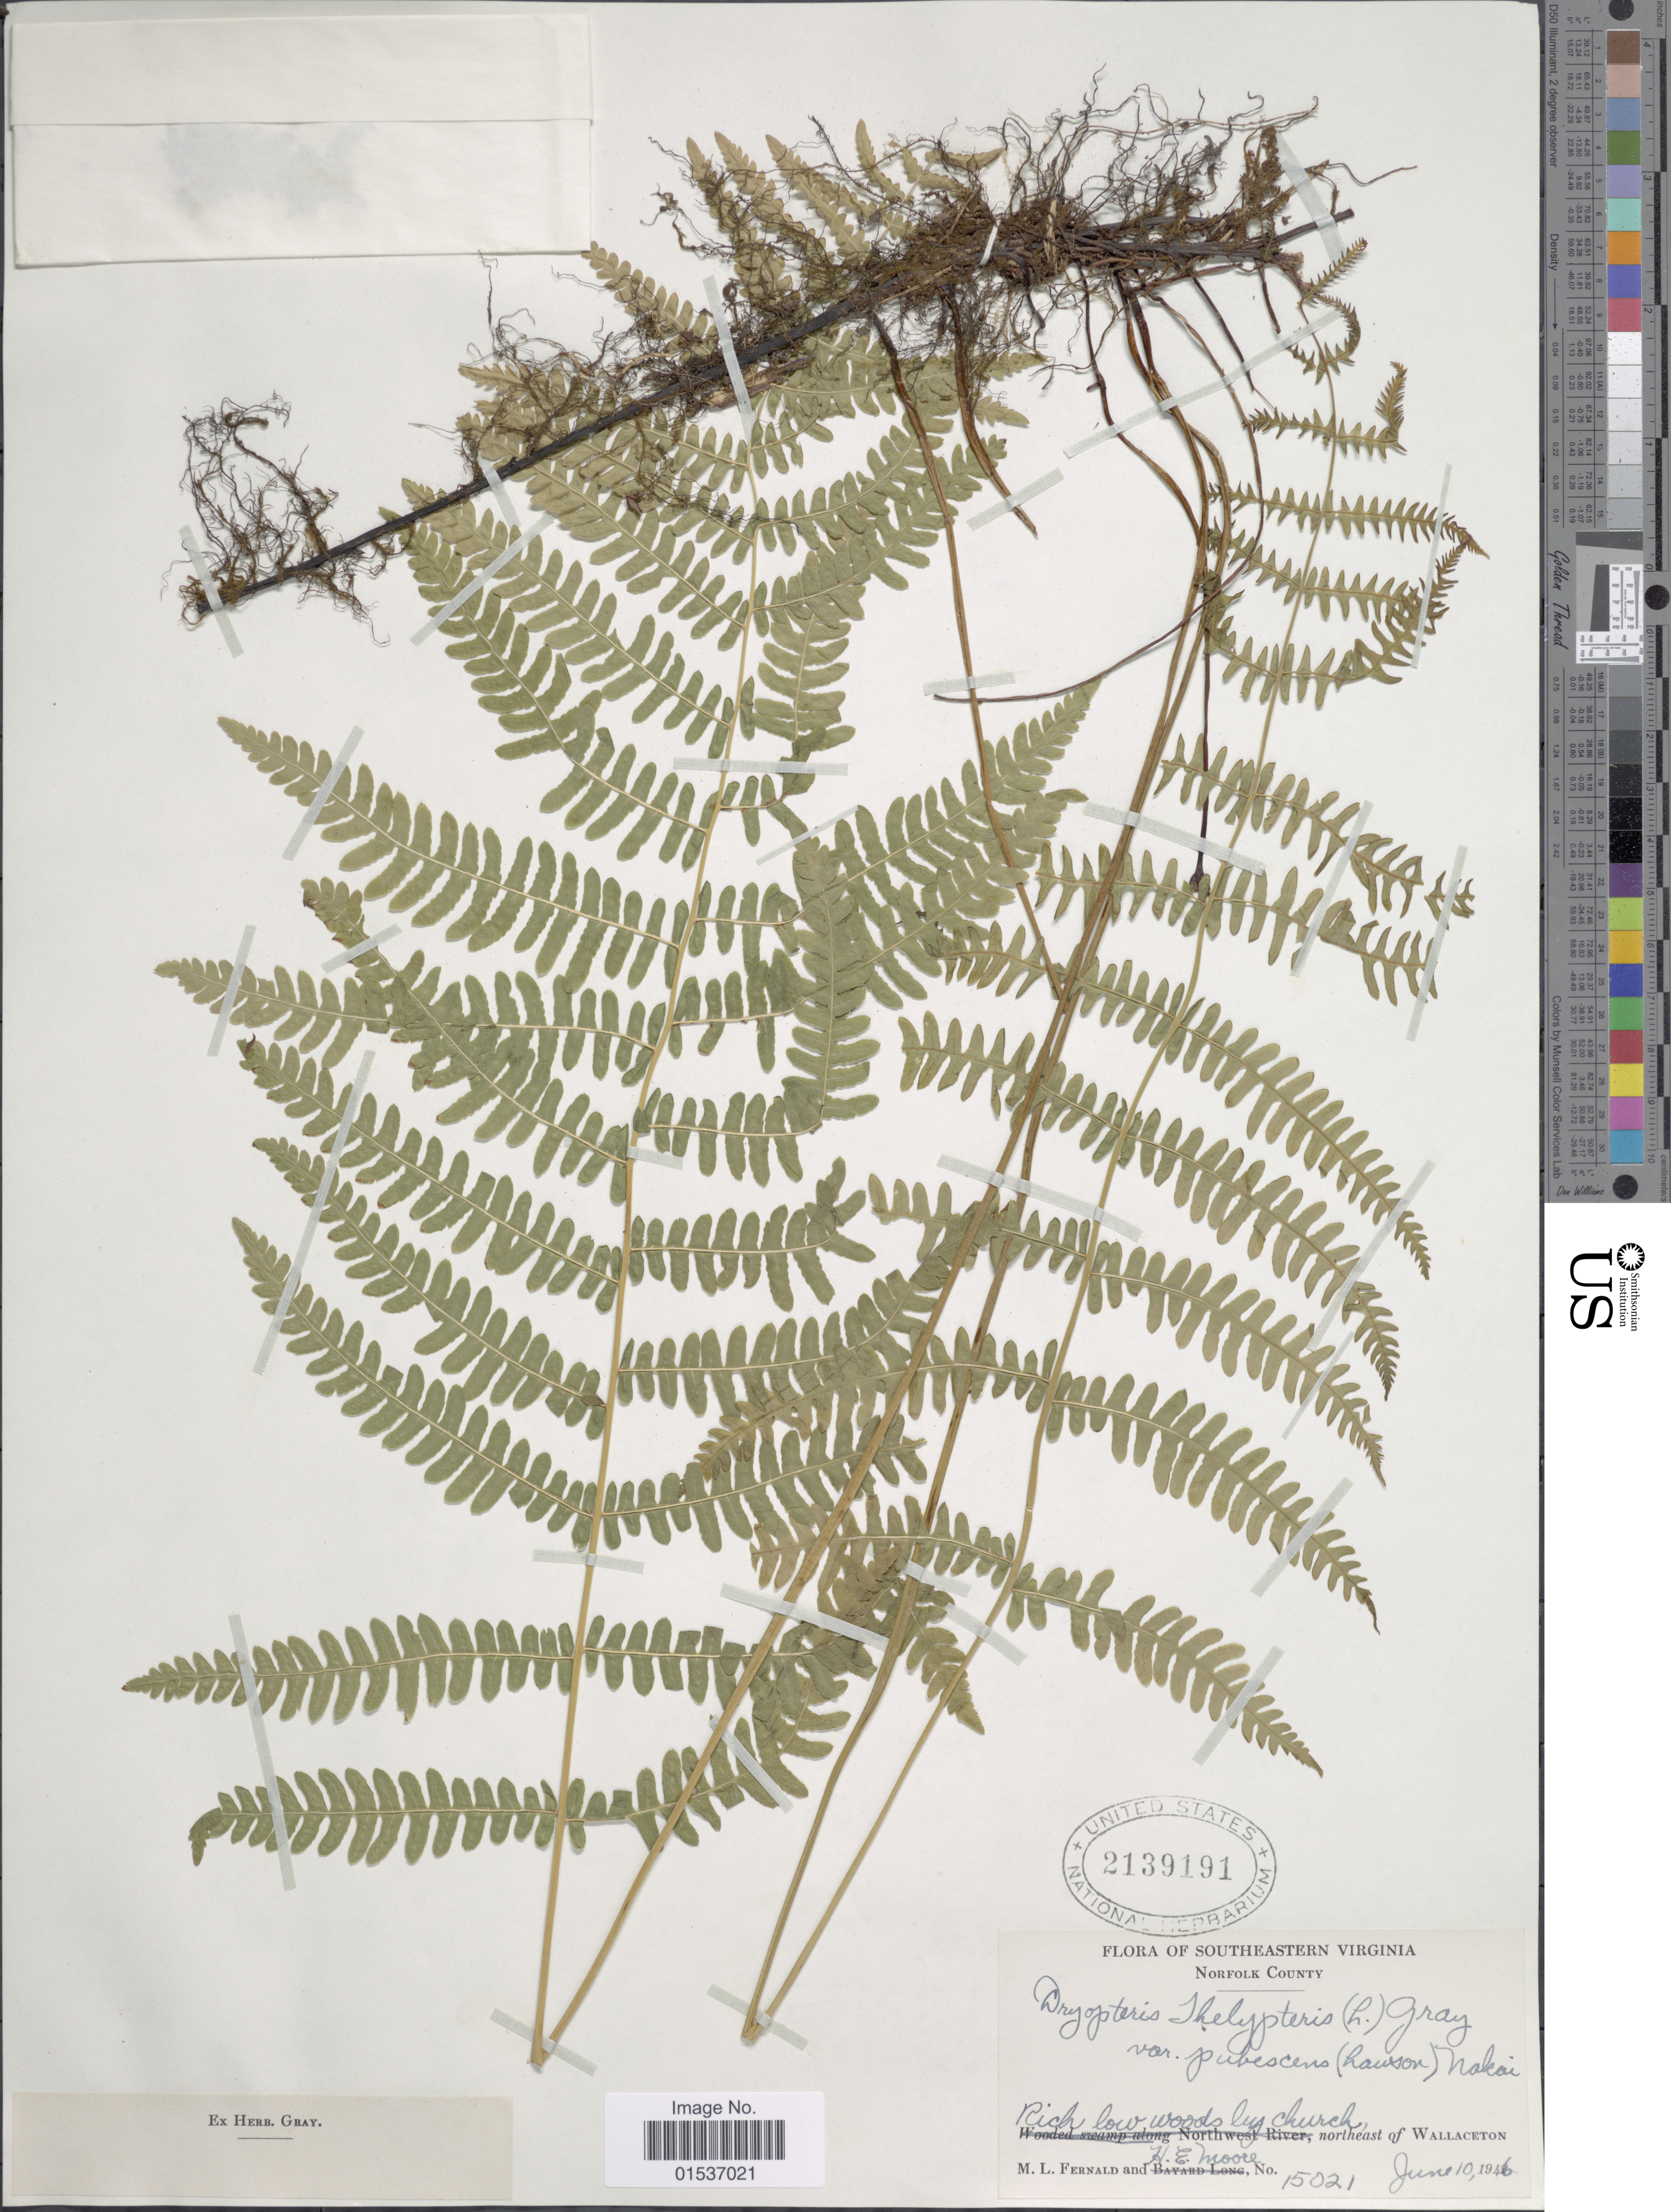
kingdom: Plantae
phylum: Tracheophyta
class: Polypodiopsida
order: Polypodiales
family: Thelypteridaceae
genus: Thelypteris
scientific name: Thelypteris palustris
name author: (Salisb.) Schott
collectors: M. L. Fernald & H. Moore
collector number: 15021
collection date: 1946-06-10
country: United States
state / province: Virginia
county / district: City of Norfolk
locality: Southeastern Virginia. Norfolk County, northeast of Wallaceton.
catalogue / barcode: US 2139191